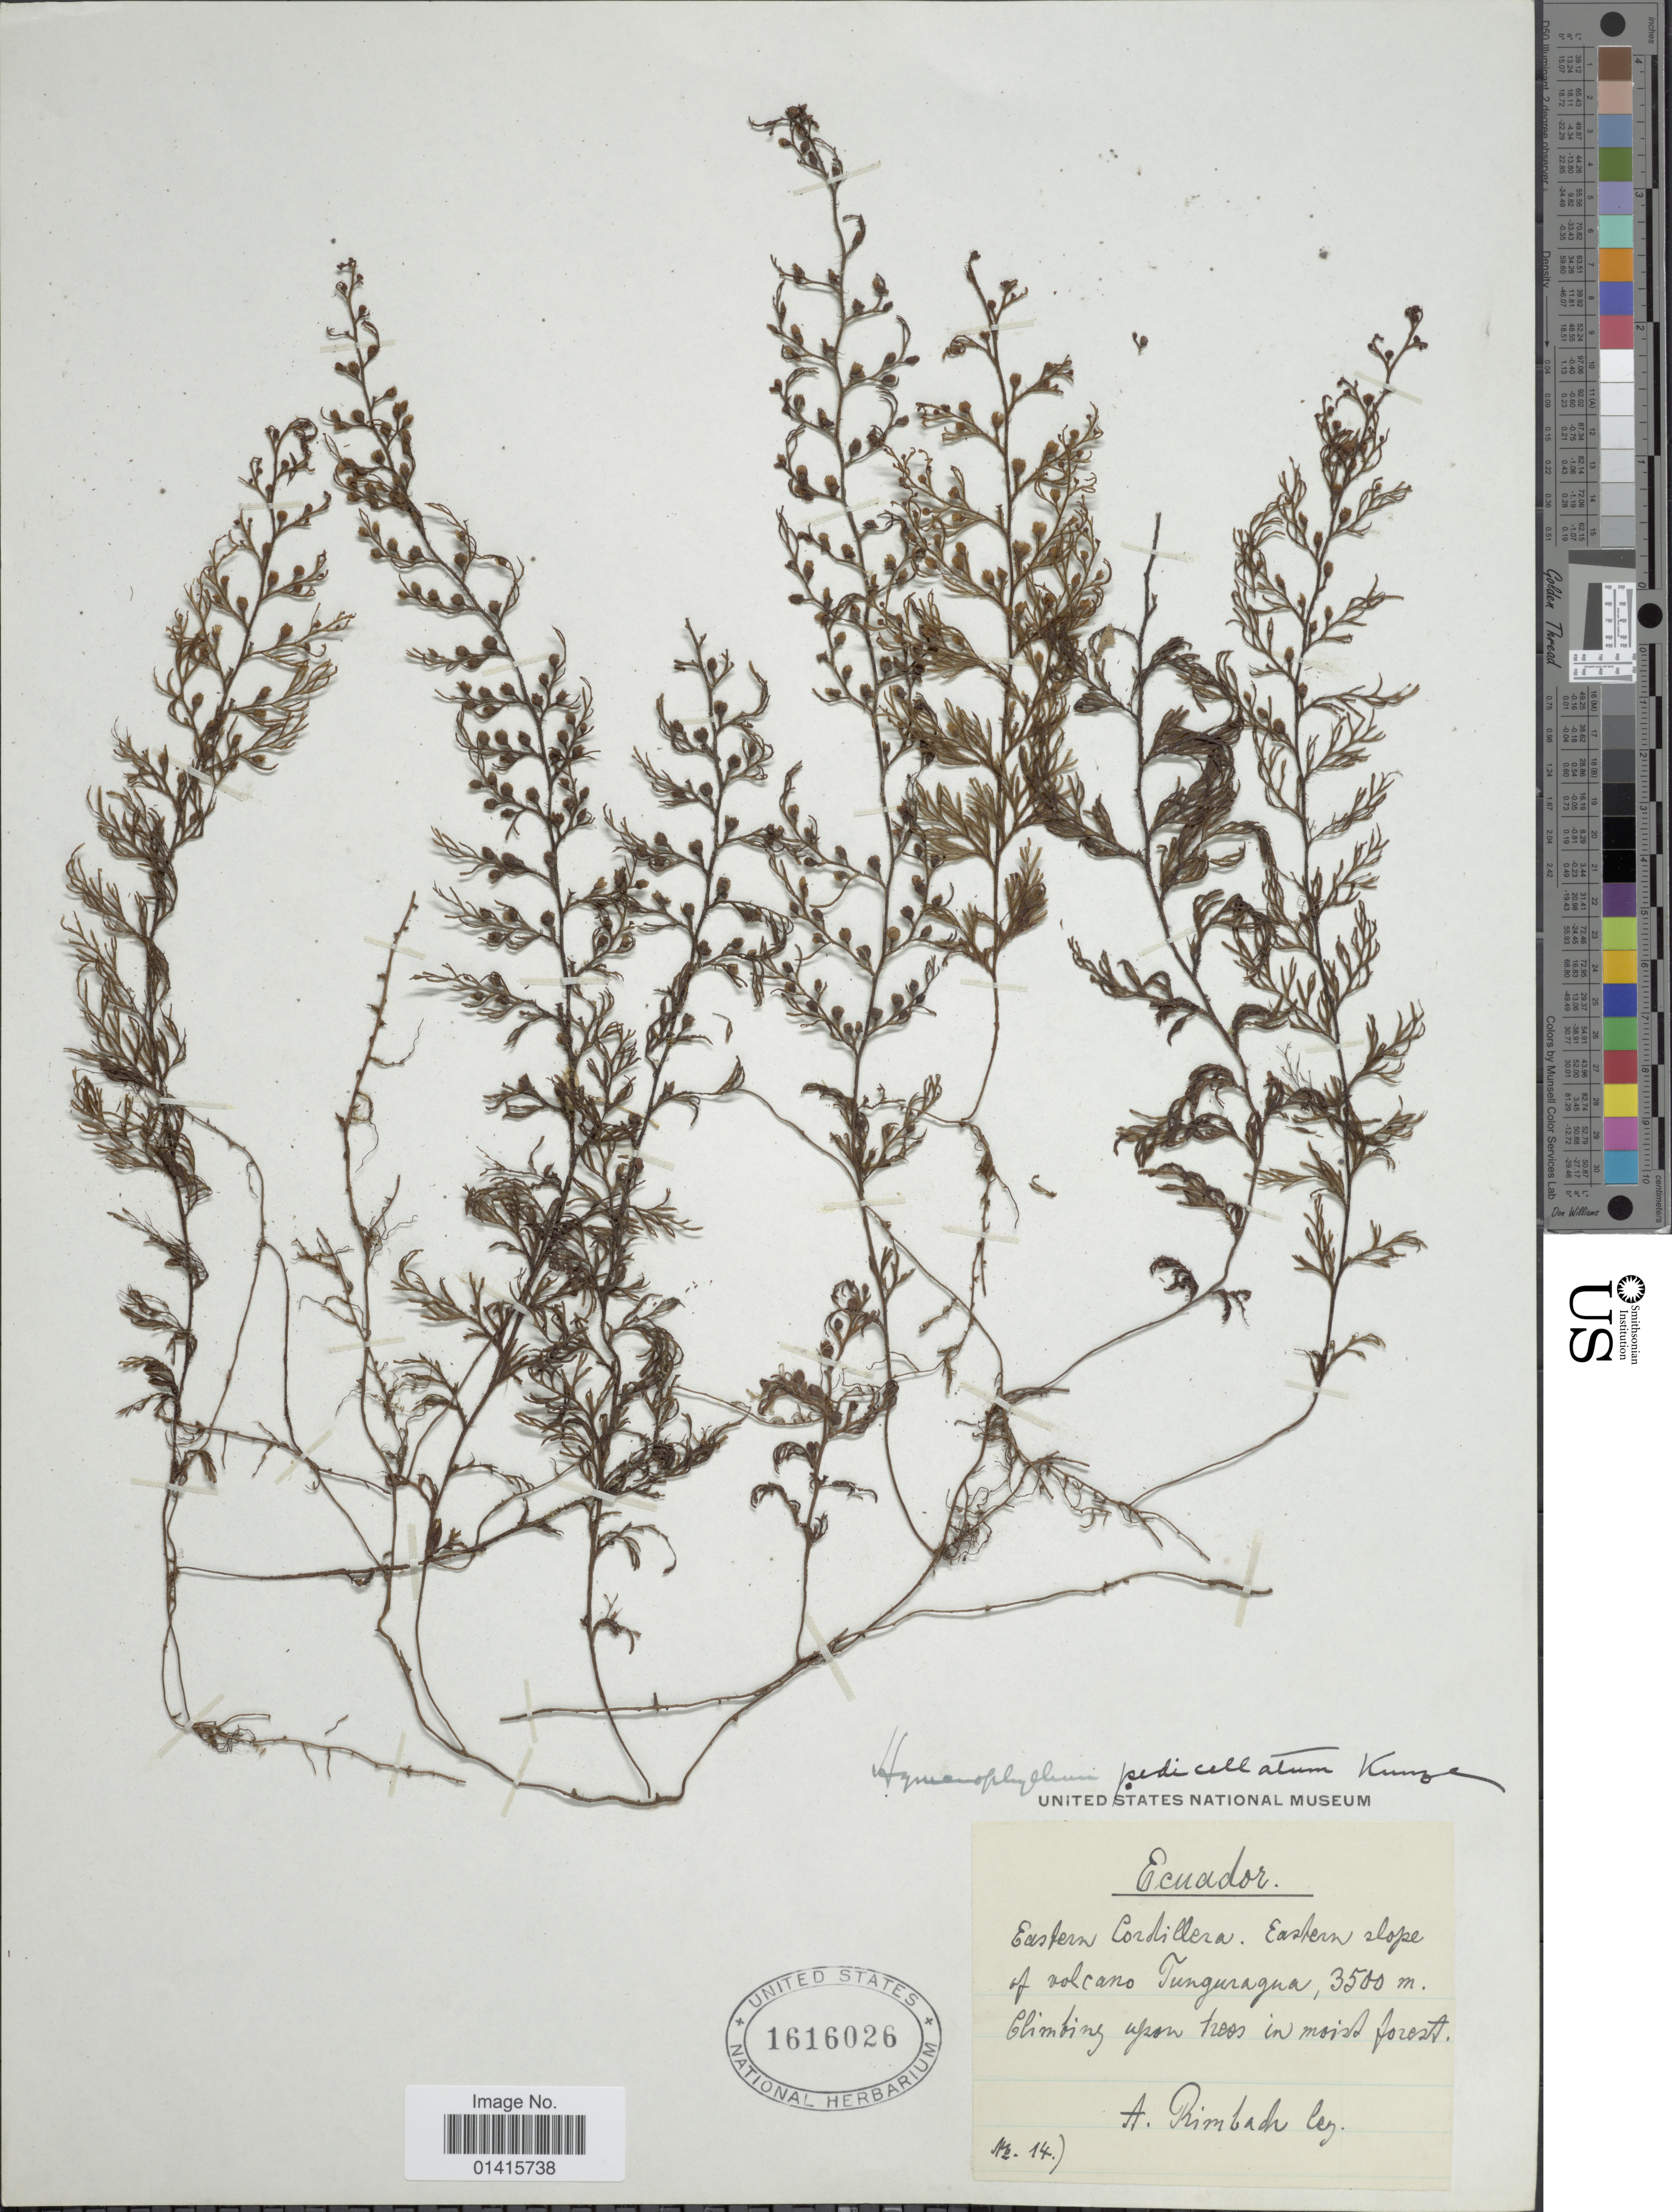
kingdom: Plantae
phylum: Tracheophyta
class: Polypodiopsida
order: Hymenophyllales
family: Hymenophyllaceae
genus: Hymenophyllum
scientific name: Hymenophyllum cristatum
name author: Hook. & Grev.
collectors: Rimbach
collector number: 14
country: Ecuador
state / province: Tungurahua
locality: Eastern Cordillera eastern slope of volcano Tunguragua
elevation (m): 3500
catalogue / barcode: US 1616026